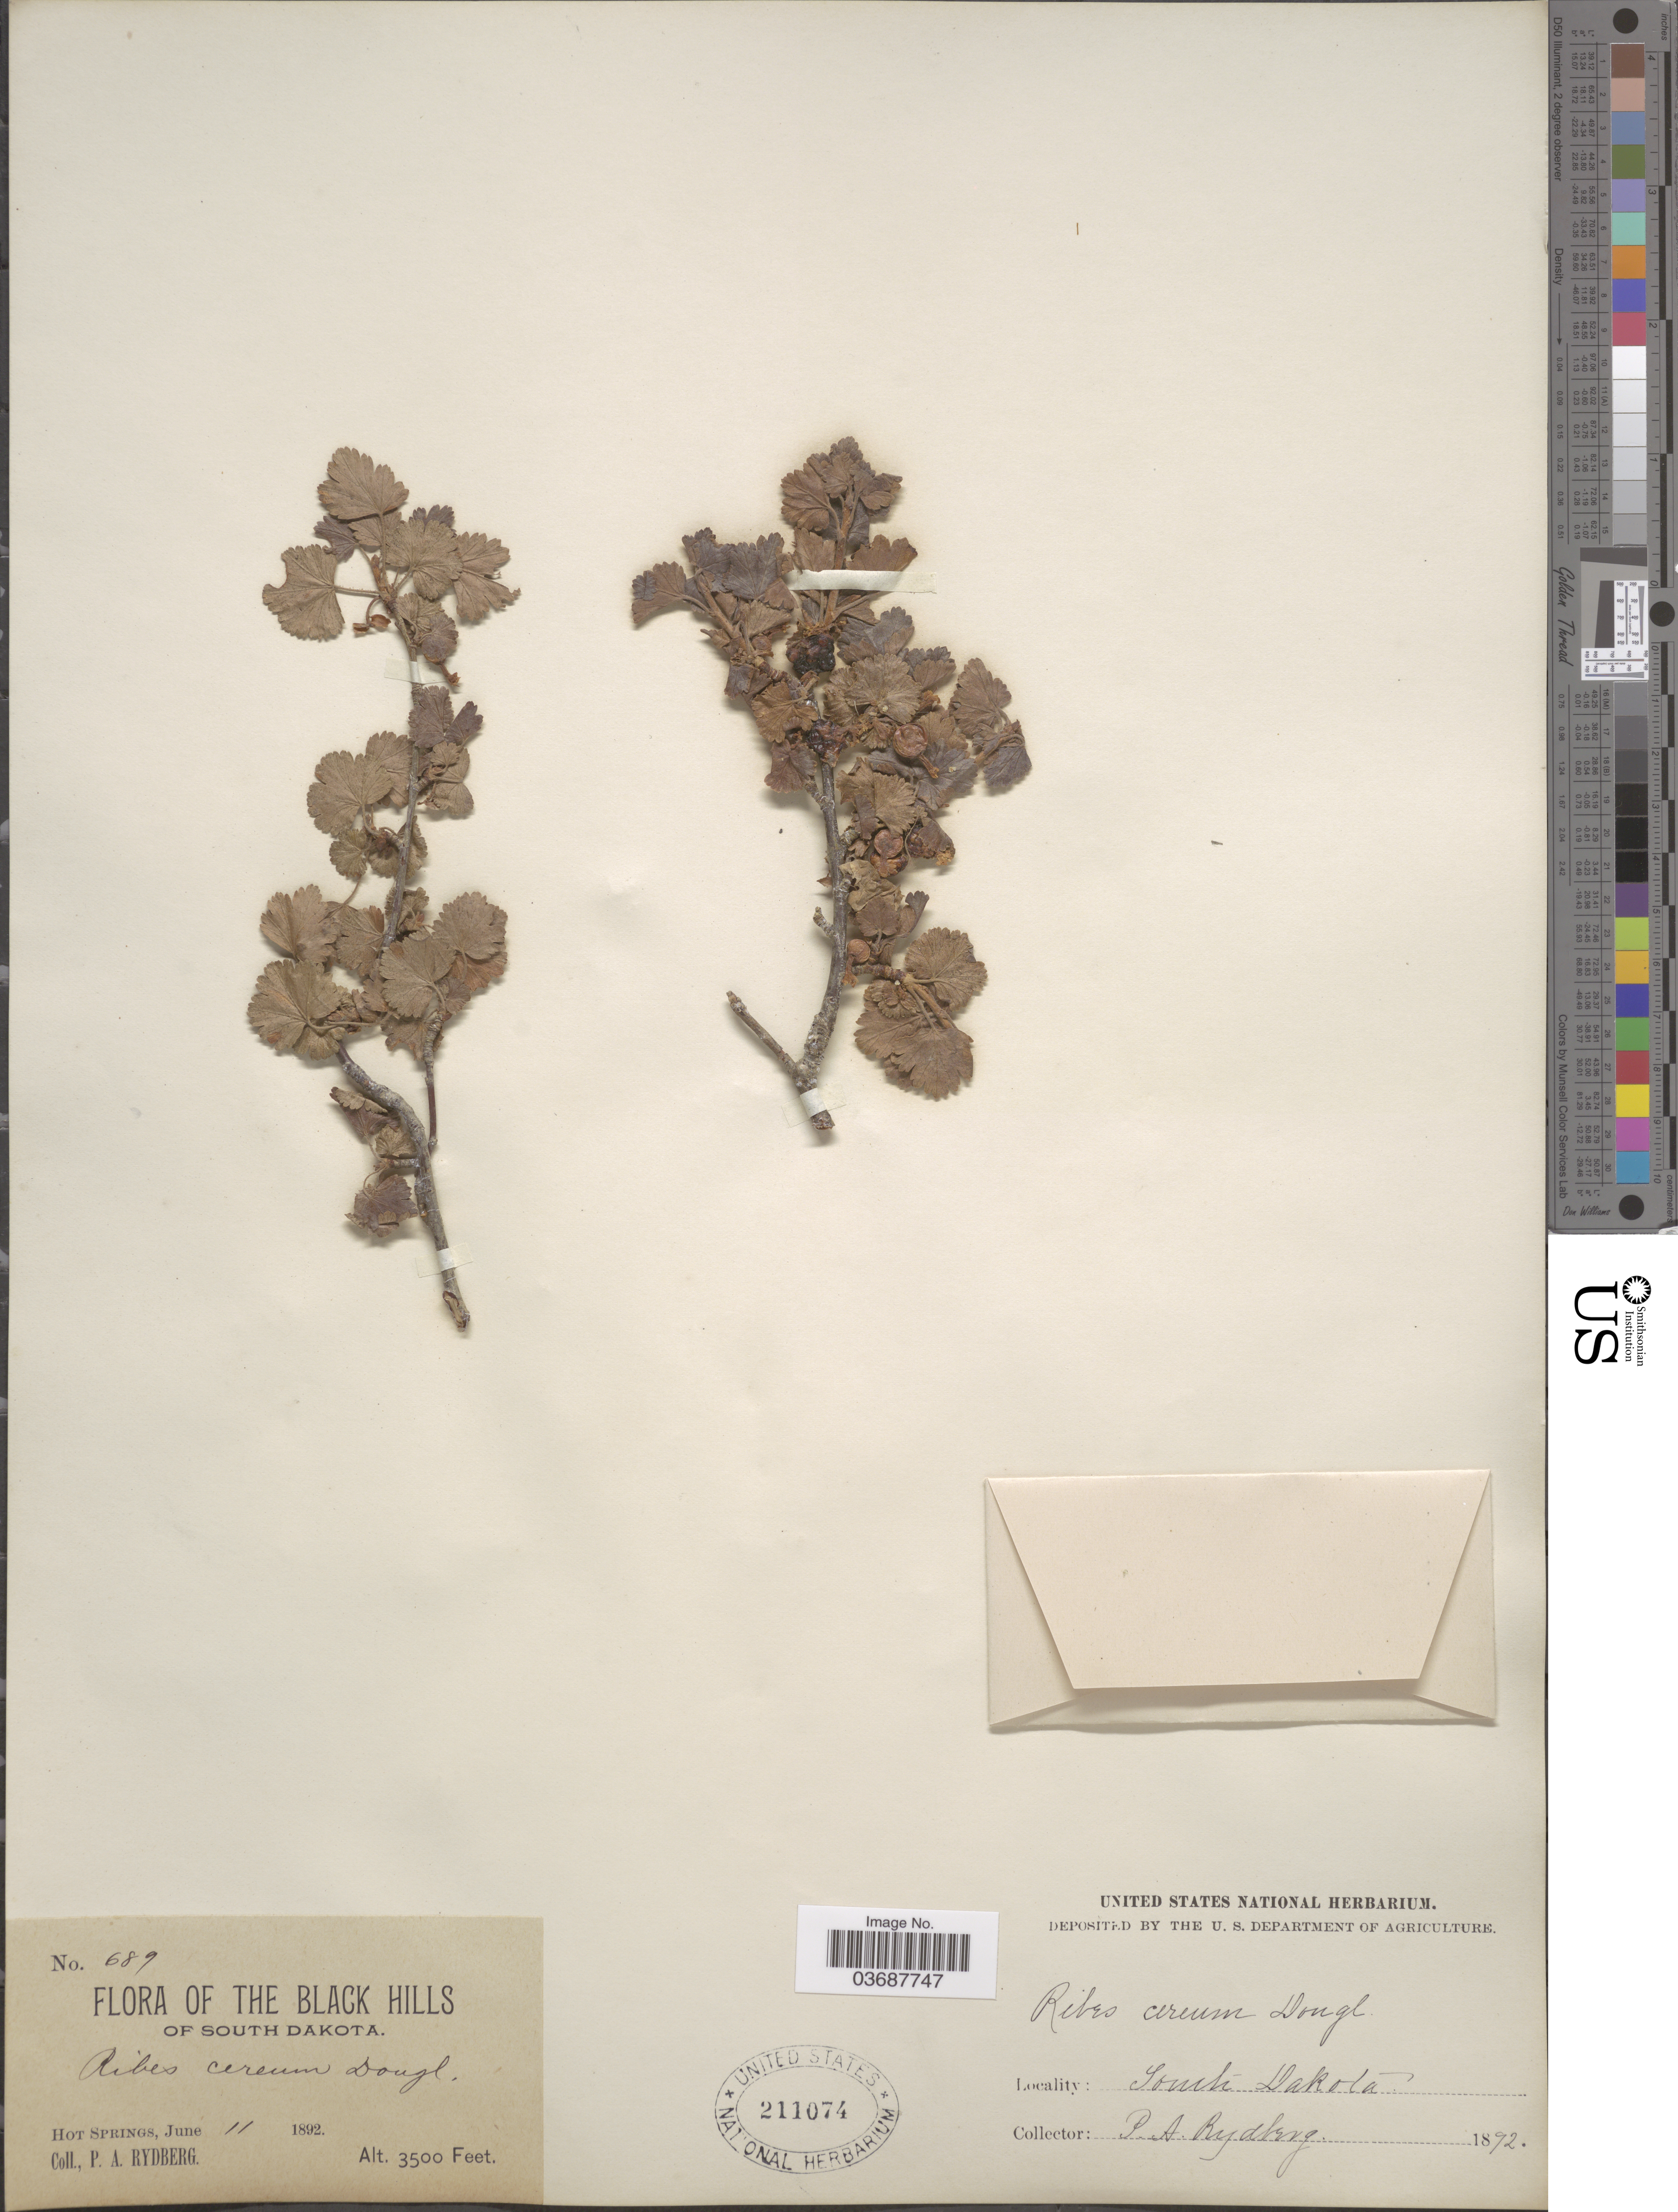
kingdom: Plantae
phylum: Tracheophyta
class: Magnoliopsida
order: Saxifragales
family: Grossulariaceae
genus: Ribes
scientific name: Ribes inebrians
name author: Lindl.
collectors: P. A. Rydberg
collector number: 689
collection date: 1892-06-11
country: United States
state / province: South Dakota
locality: The Black Hills of South Dakota. Hot Springs.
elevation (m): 1067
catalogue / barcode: US 211074